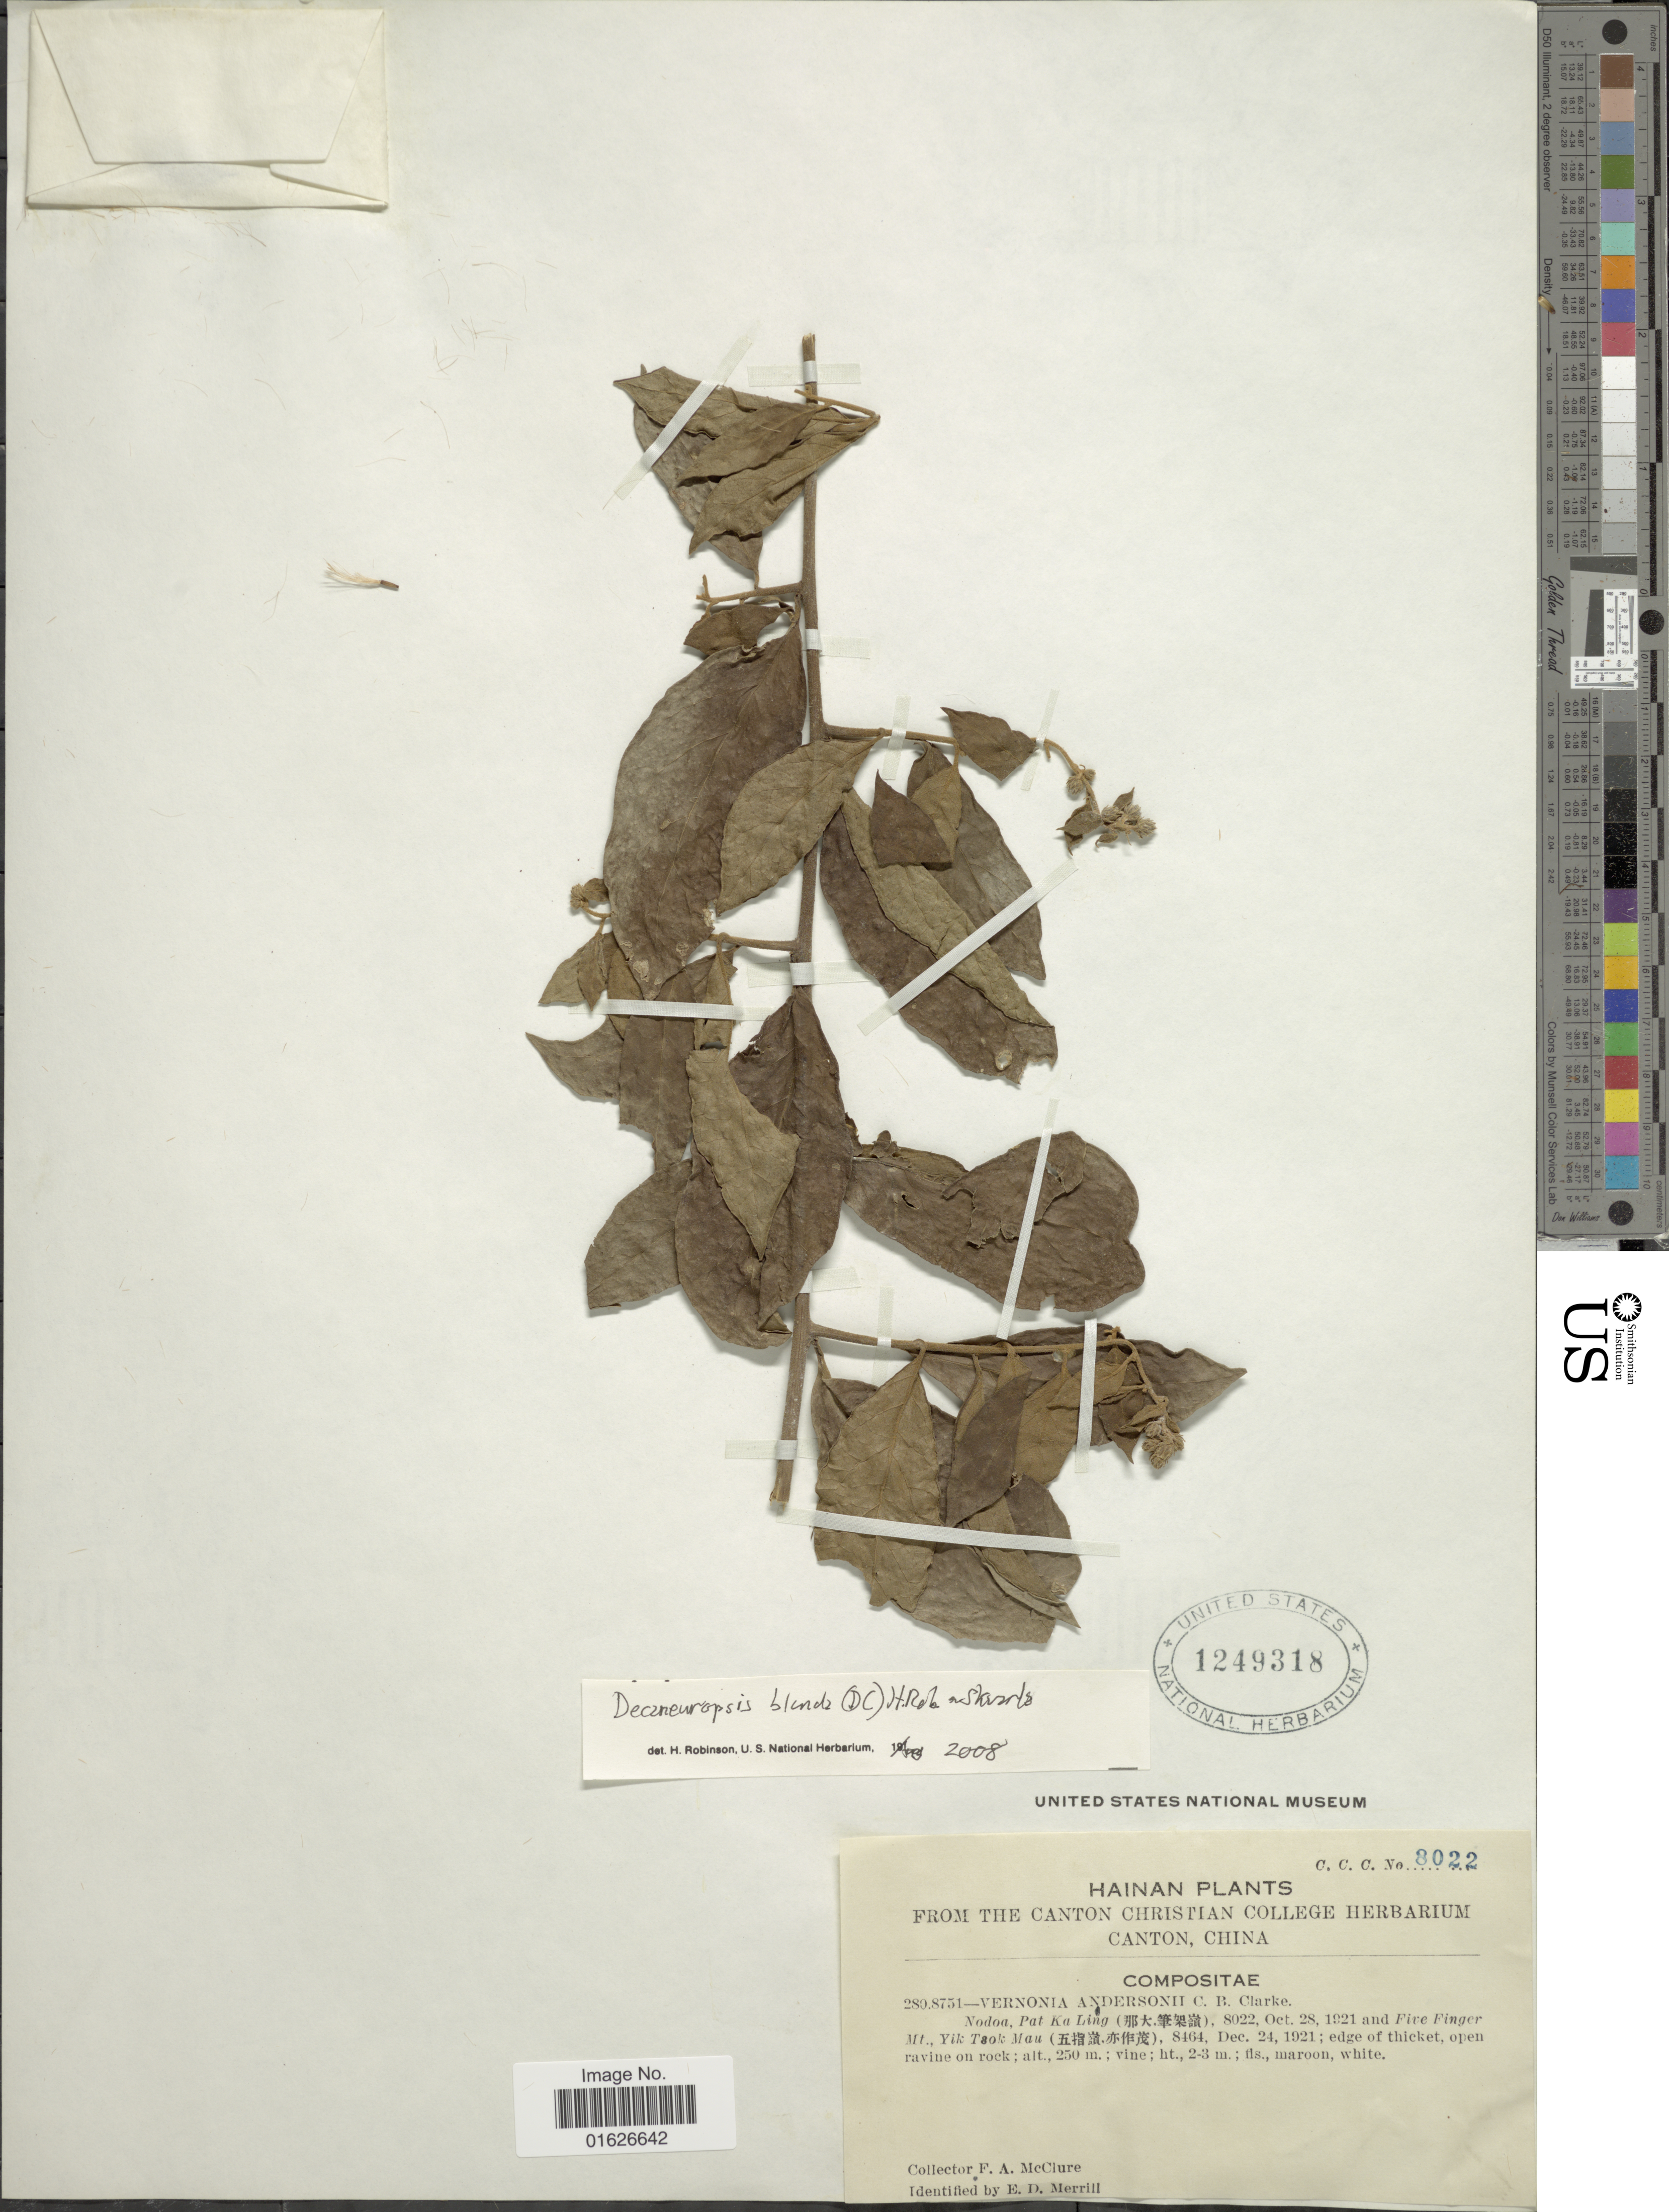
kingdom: Plantae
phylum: Tracheophyta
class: Magnoliopsida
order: Asterales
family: Asteraceae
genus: Decaneuropsis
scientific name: Decaneuropsis andersonii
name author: (C.B. Clarke) H. Rob. & Skvarla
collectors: F. A. McClure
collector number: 8022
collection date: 1921-10-28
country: China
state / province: Hainan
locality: Pat Ka Ling .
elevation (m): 250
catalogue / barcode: US 1249318